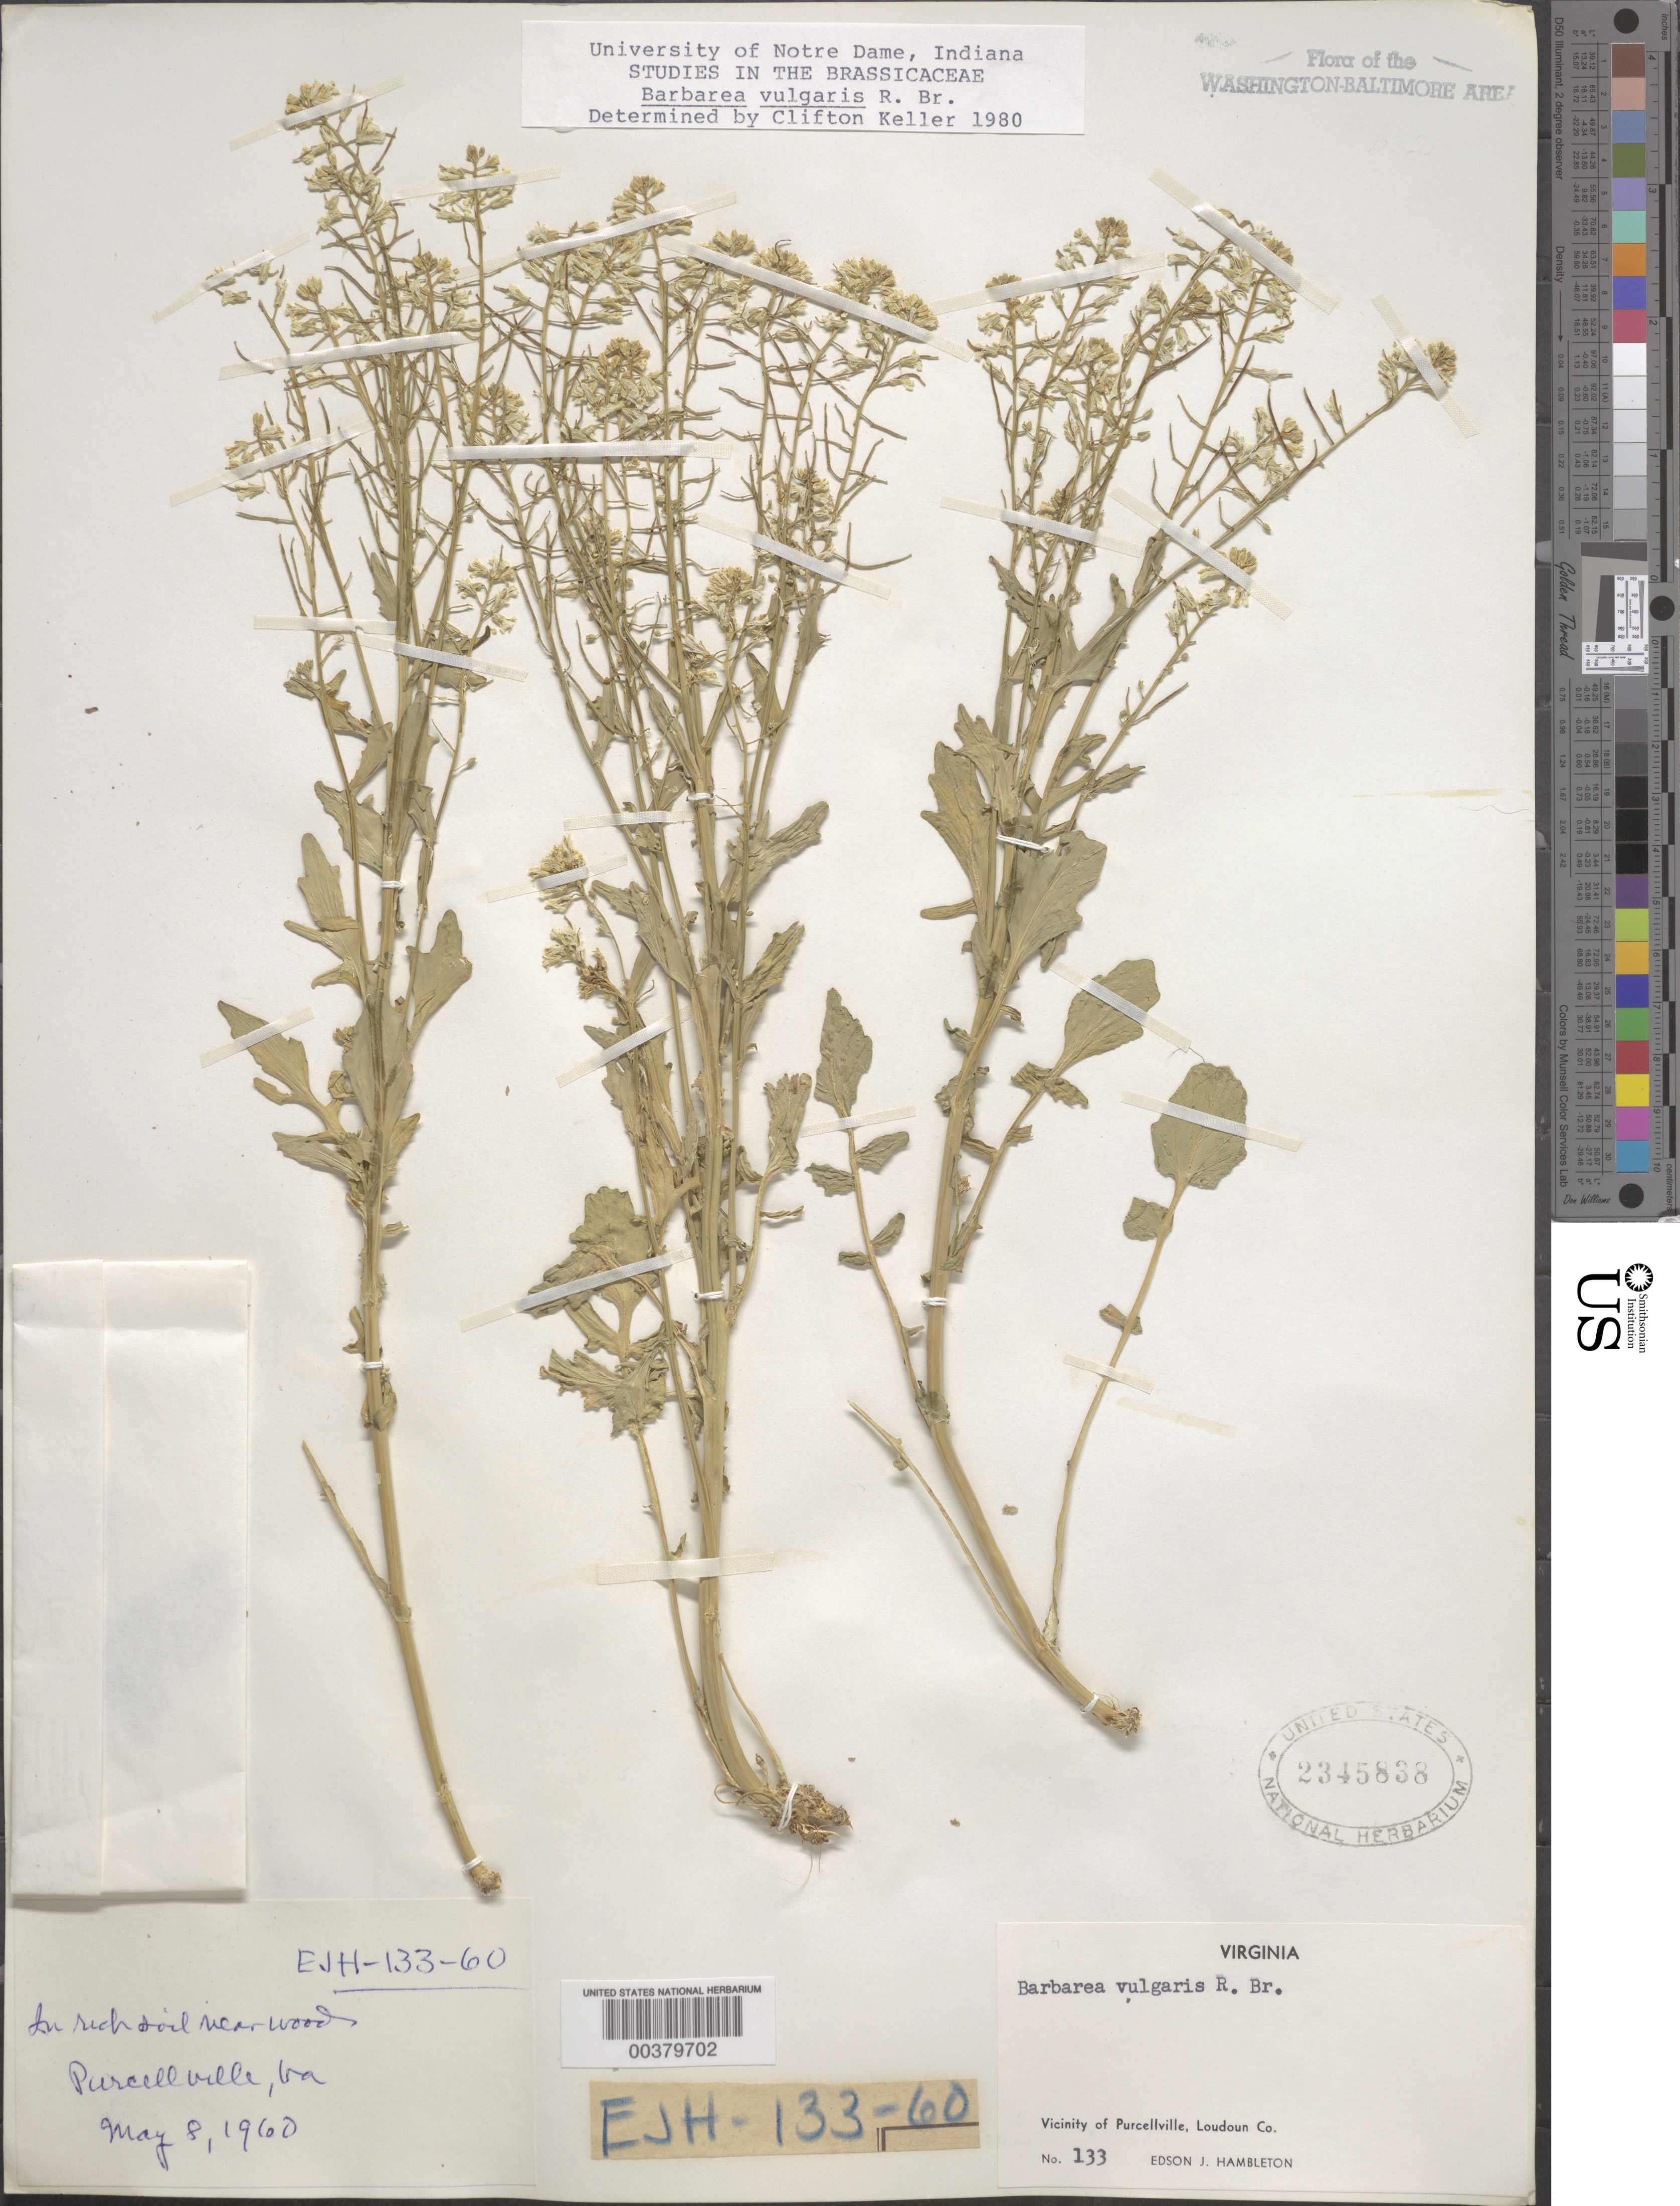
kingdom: Plantae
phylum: Tracheophyta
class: Magnoliopsida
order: Brassicales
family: Brassicaceae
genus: Barbarea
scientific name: Barbarea vulgaris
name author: W.T. Aiton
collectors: E. Hambleton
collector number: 133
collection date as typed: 08 May 1960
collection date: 1960-05-08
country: United States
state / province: Virginia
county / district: Loudoun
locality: Purcellville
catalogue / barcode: US 2345838